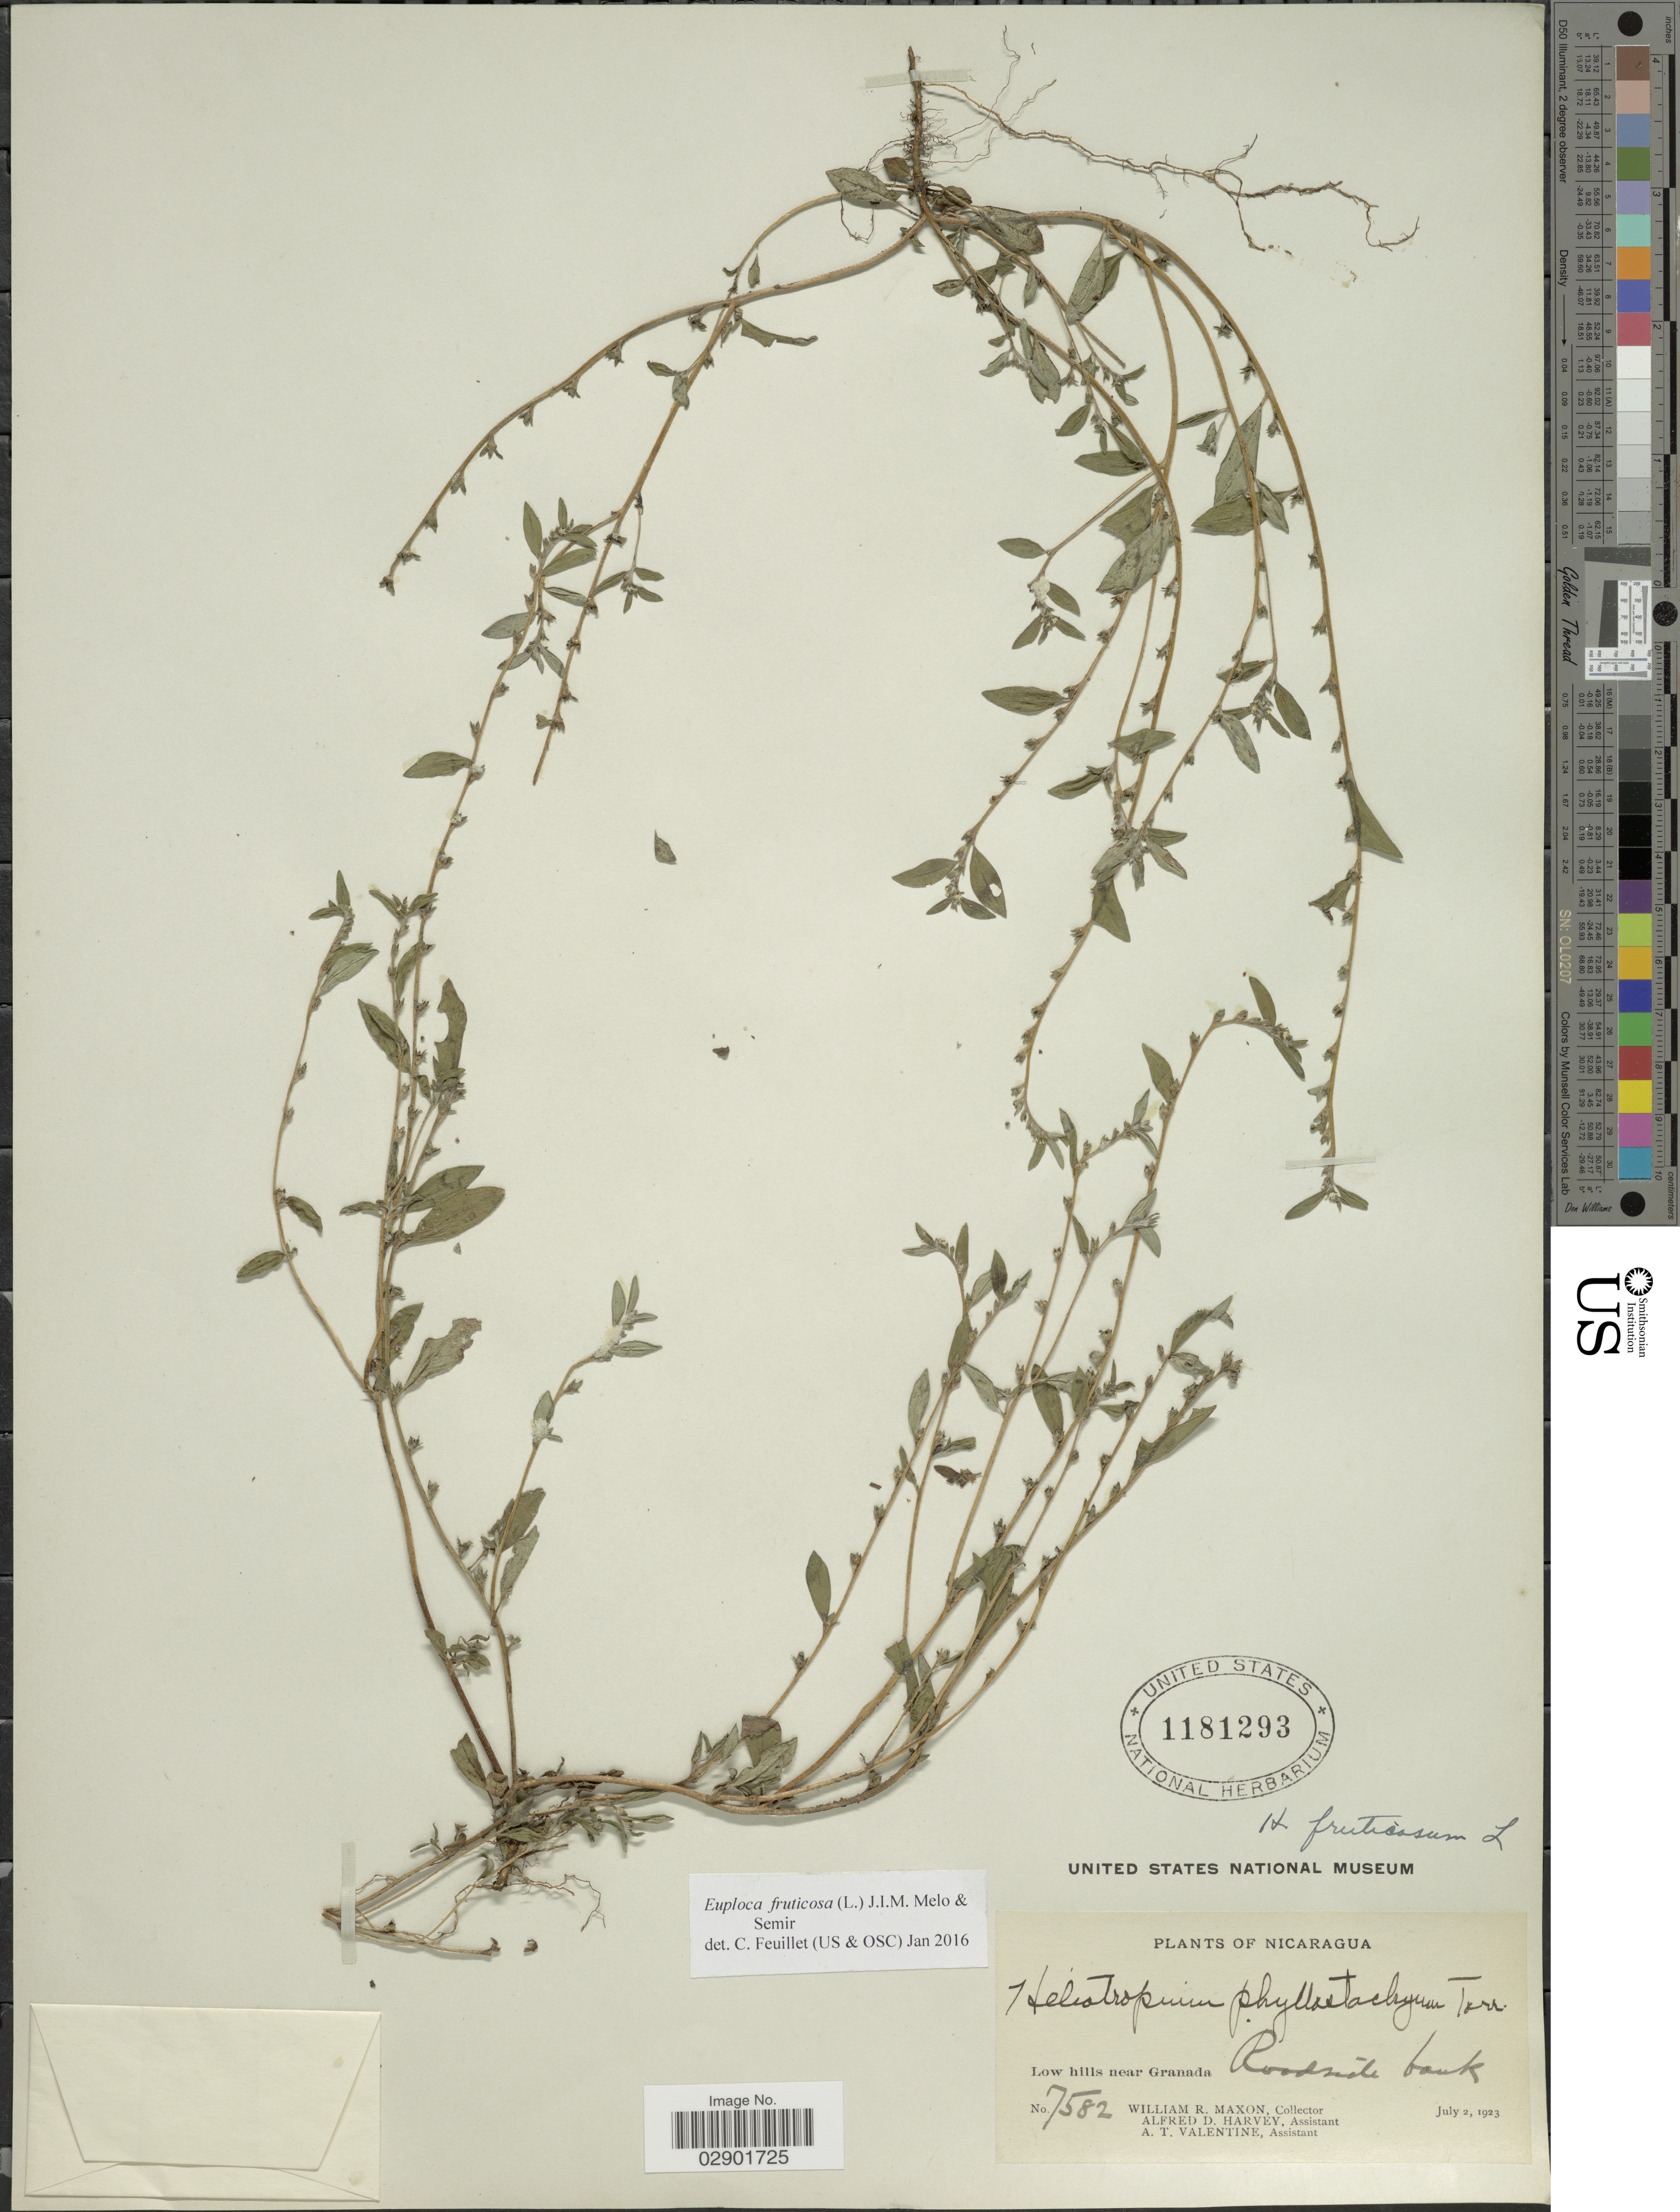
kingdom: Plantae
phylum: Tracheophyta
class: Magnoliopsida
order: Boraginales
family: Heliotropiaceae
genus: Euploca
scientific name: Euploca fruticosa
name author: (L.) J.I.M. Melo & Semir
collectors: W. R. Maxon, A. D. Harvey & A. Valentine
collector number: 7582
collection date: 1923-07-02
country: Nicaragua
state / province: Granada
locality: Low hills near Granada. Roadside bank.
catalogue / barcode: US 1181293